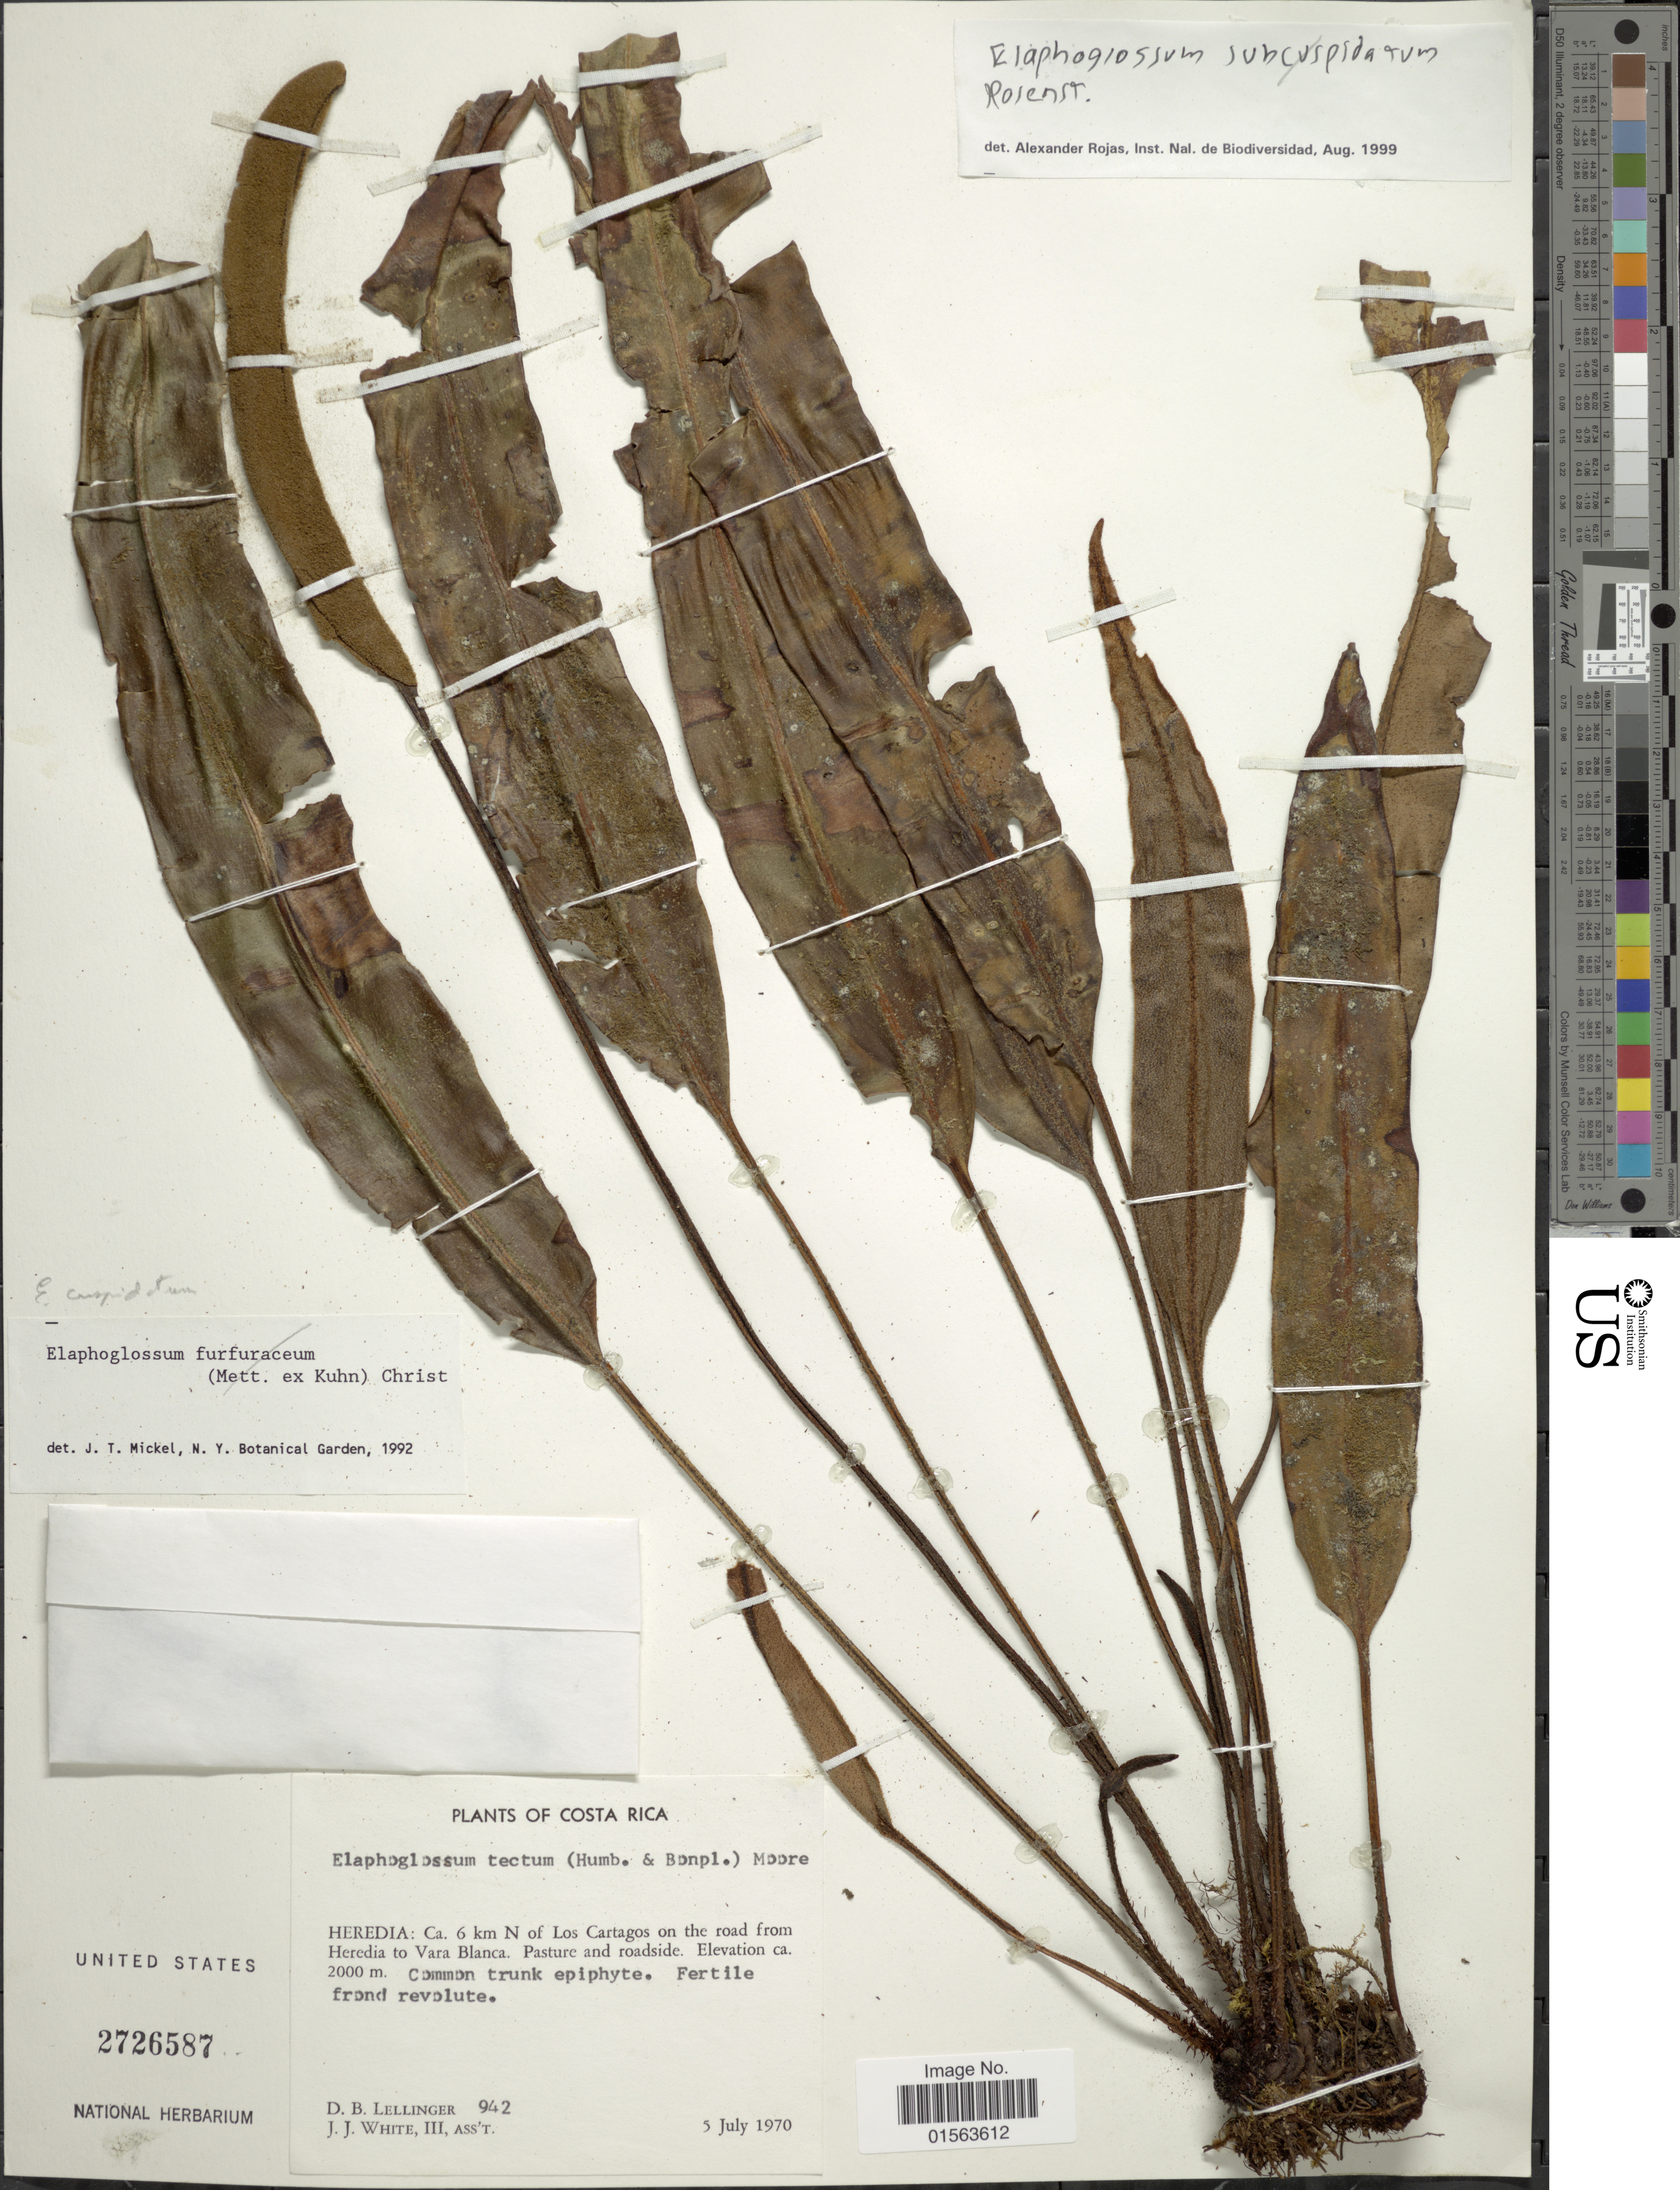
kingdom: Plantae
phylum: Tracheophyta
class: Polypodiopsida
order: Polypodiales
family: Dryopteridaceae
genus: Elaphoglossum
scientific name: Elaphoglossum subcuspidatum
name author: Rosenst.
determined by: Matos, F. B.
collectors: D. B. Lellinger & J. J. White III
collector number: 942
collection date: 1970-07-05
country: Costa Rica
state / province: Heredia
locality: Heredia: ca 6 km N of Los Cartagos on the road from Heredia to Vara Blanca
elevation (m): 2000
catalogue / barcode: US 2726587